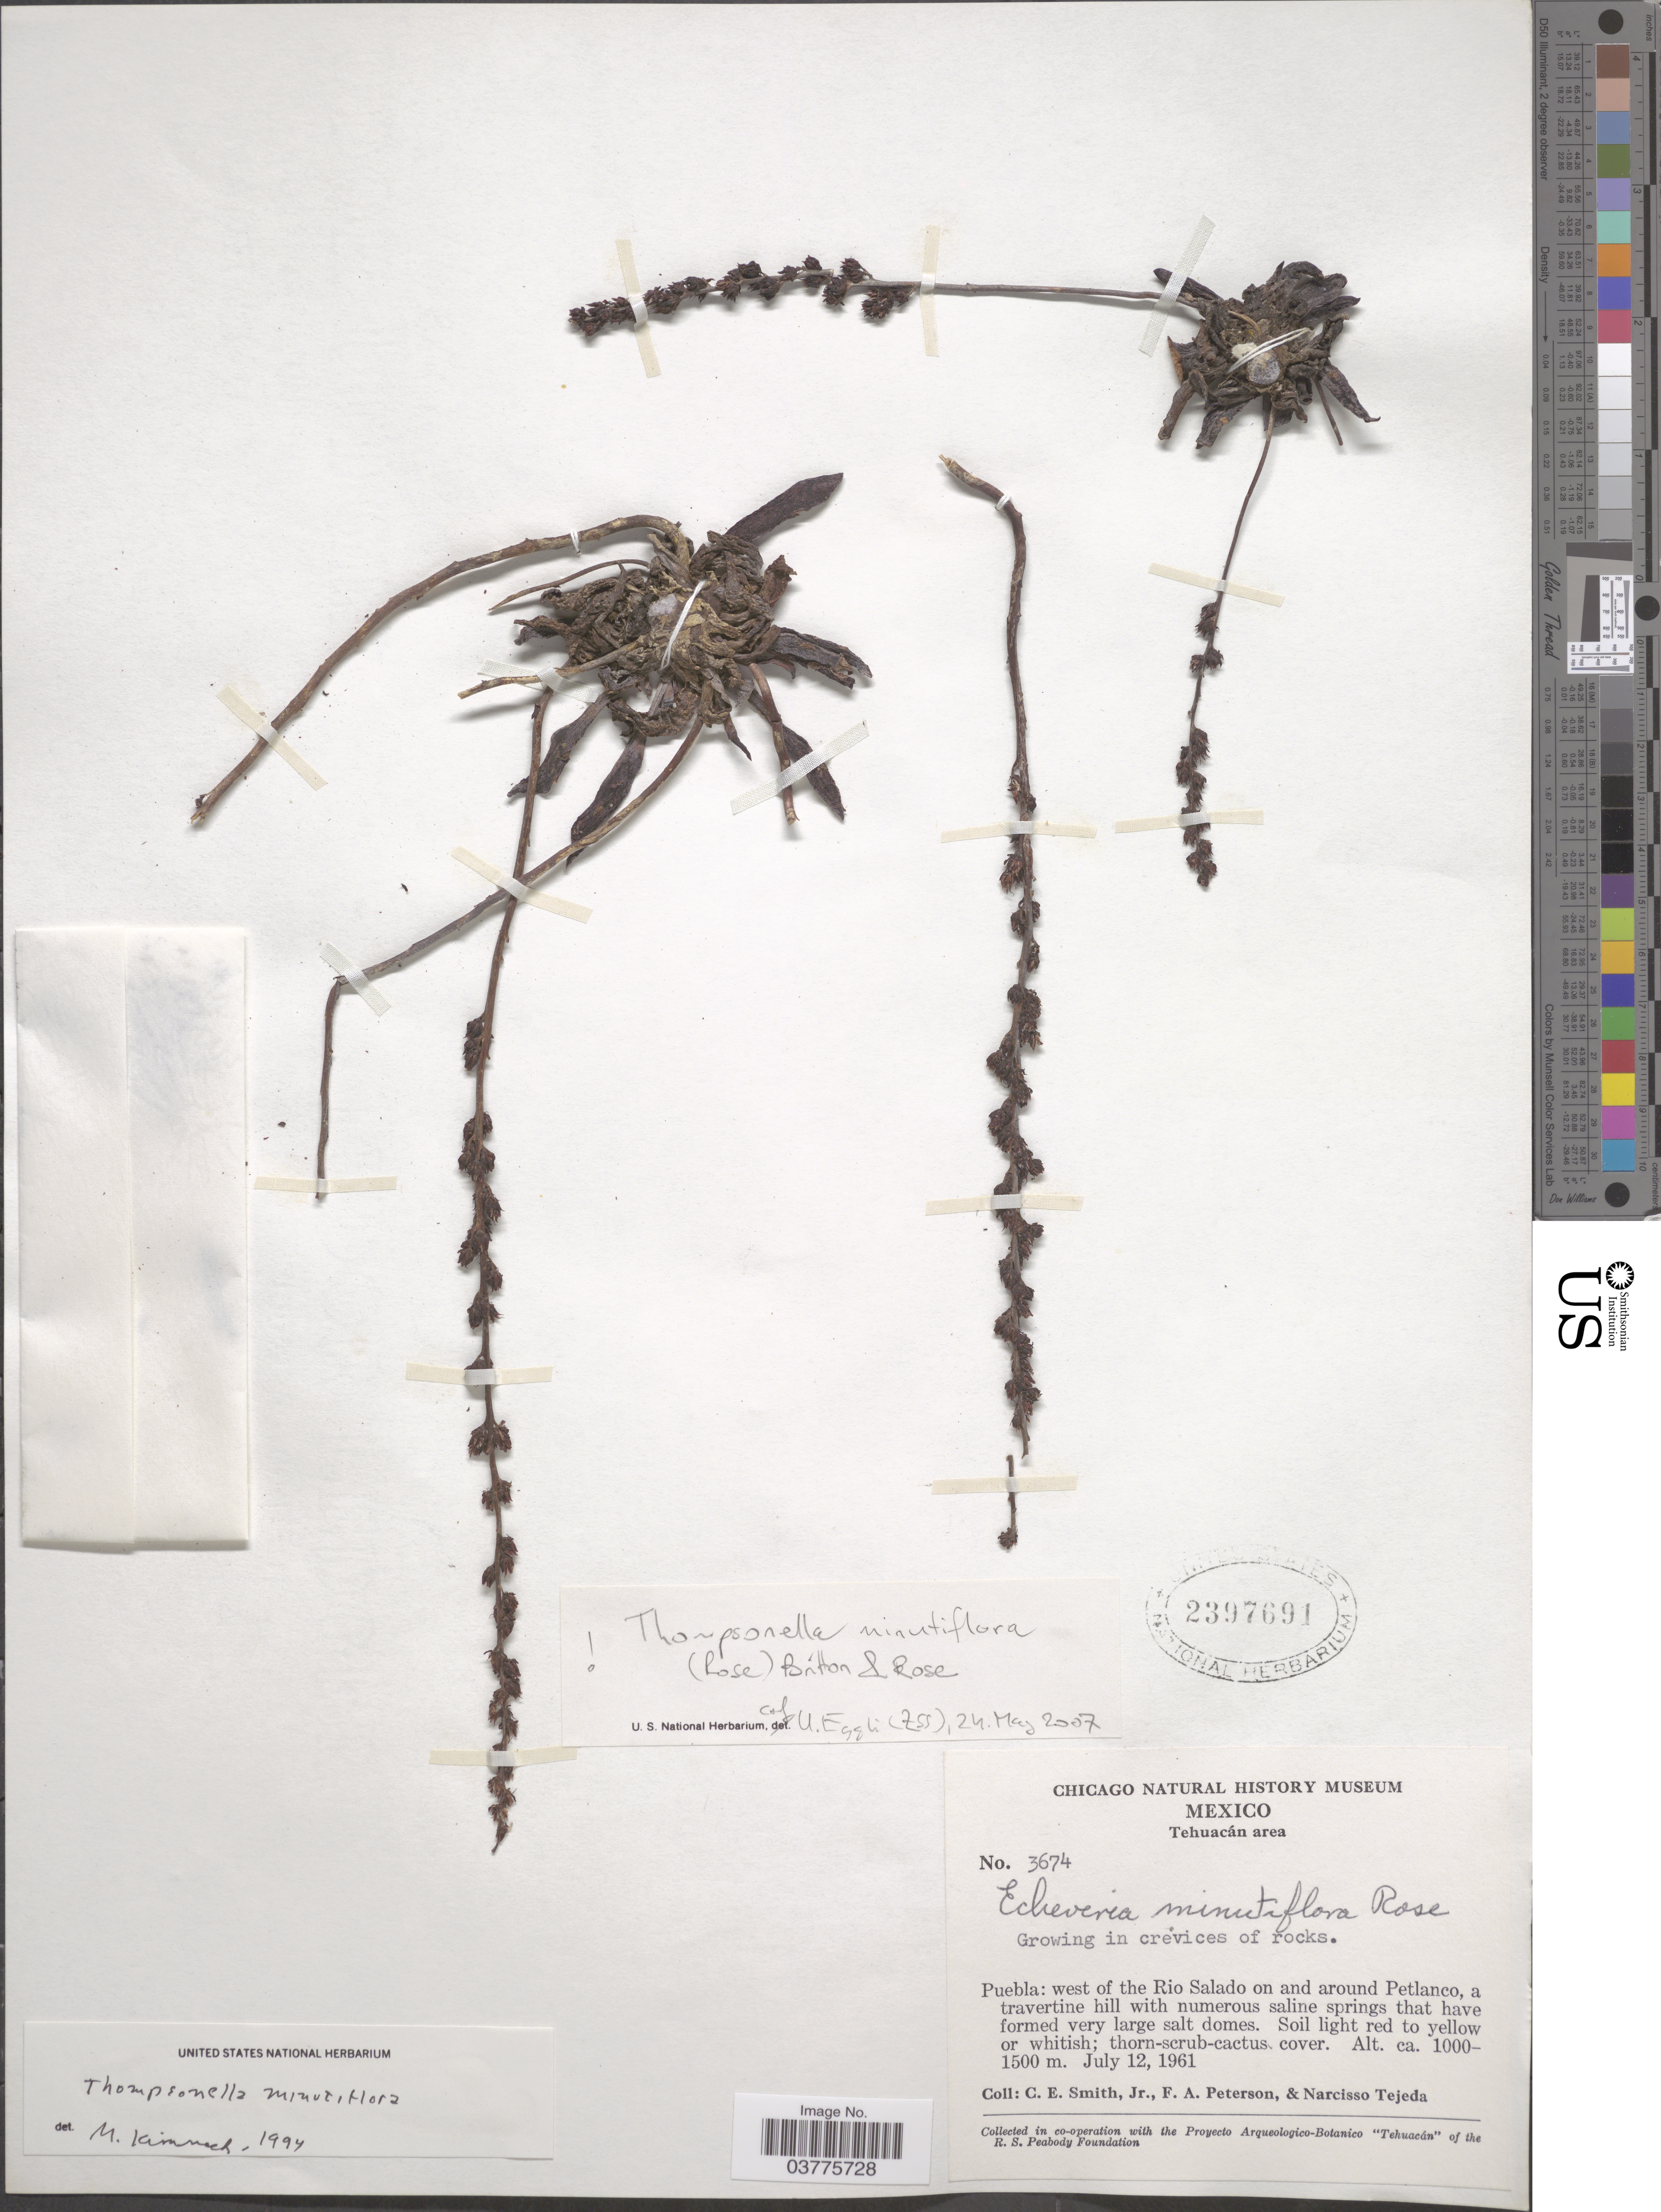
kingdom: Plantae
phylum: Tracheophyta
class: Magnoliopsida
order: Saxifragales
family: Crassulaceae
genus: Thompsonella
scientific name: Thompsonella minutiflora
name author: (Rose) Britton & Rose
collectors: C. E. Smith Jr., F. A. Peterson & N. Tejeda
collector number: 3674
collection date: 1961-07-12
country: Mexico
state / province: Puebla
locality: Tehuacán area. West of Rio Salado on and around Petlanco.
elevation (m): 1000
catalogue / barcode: US 2397691